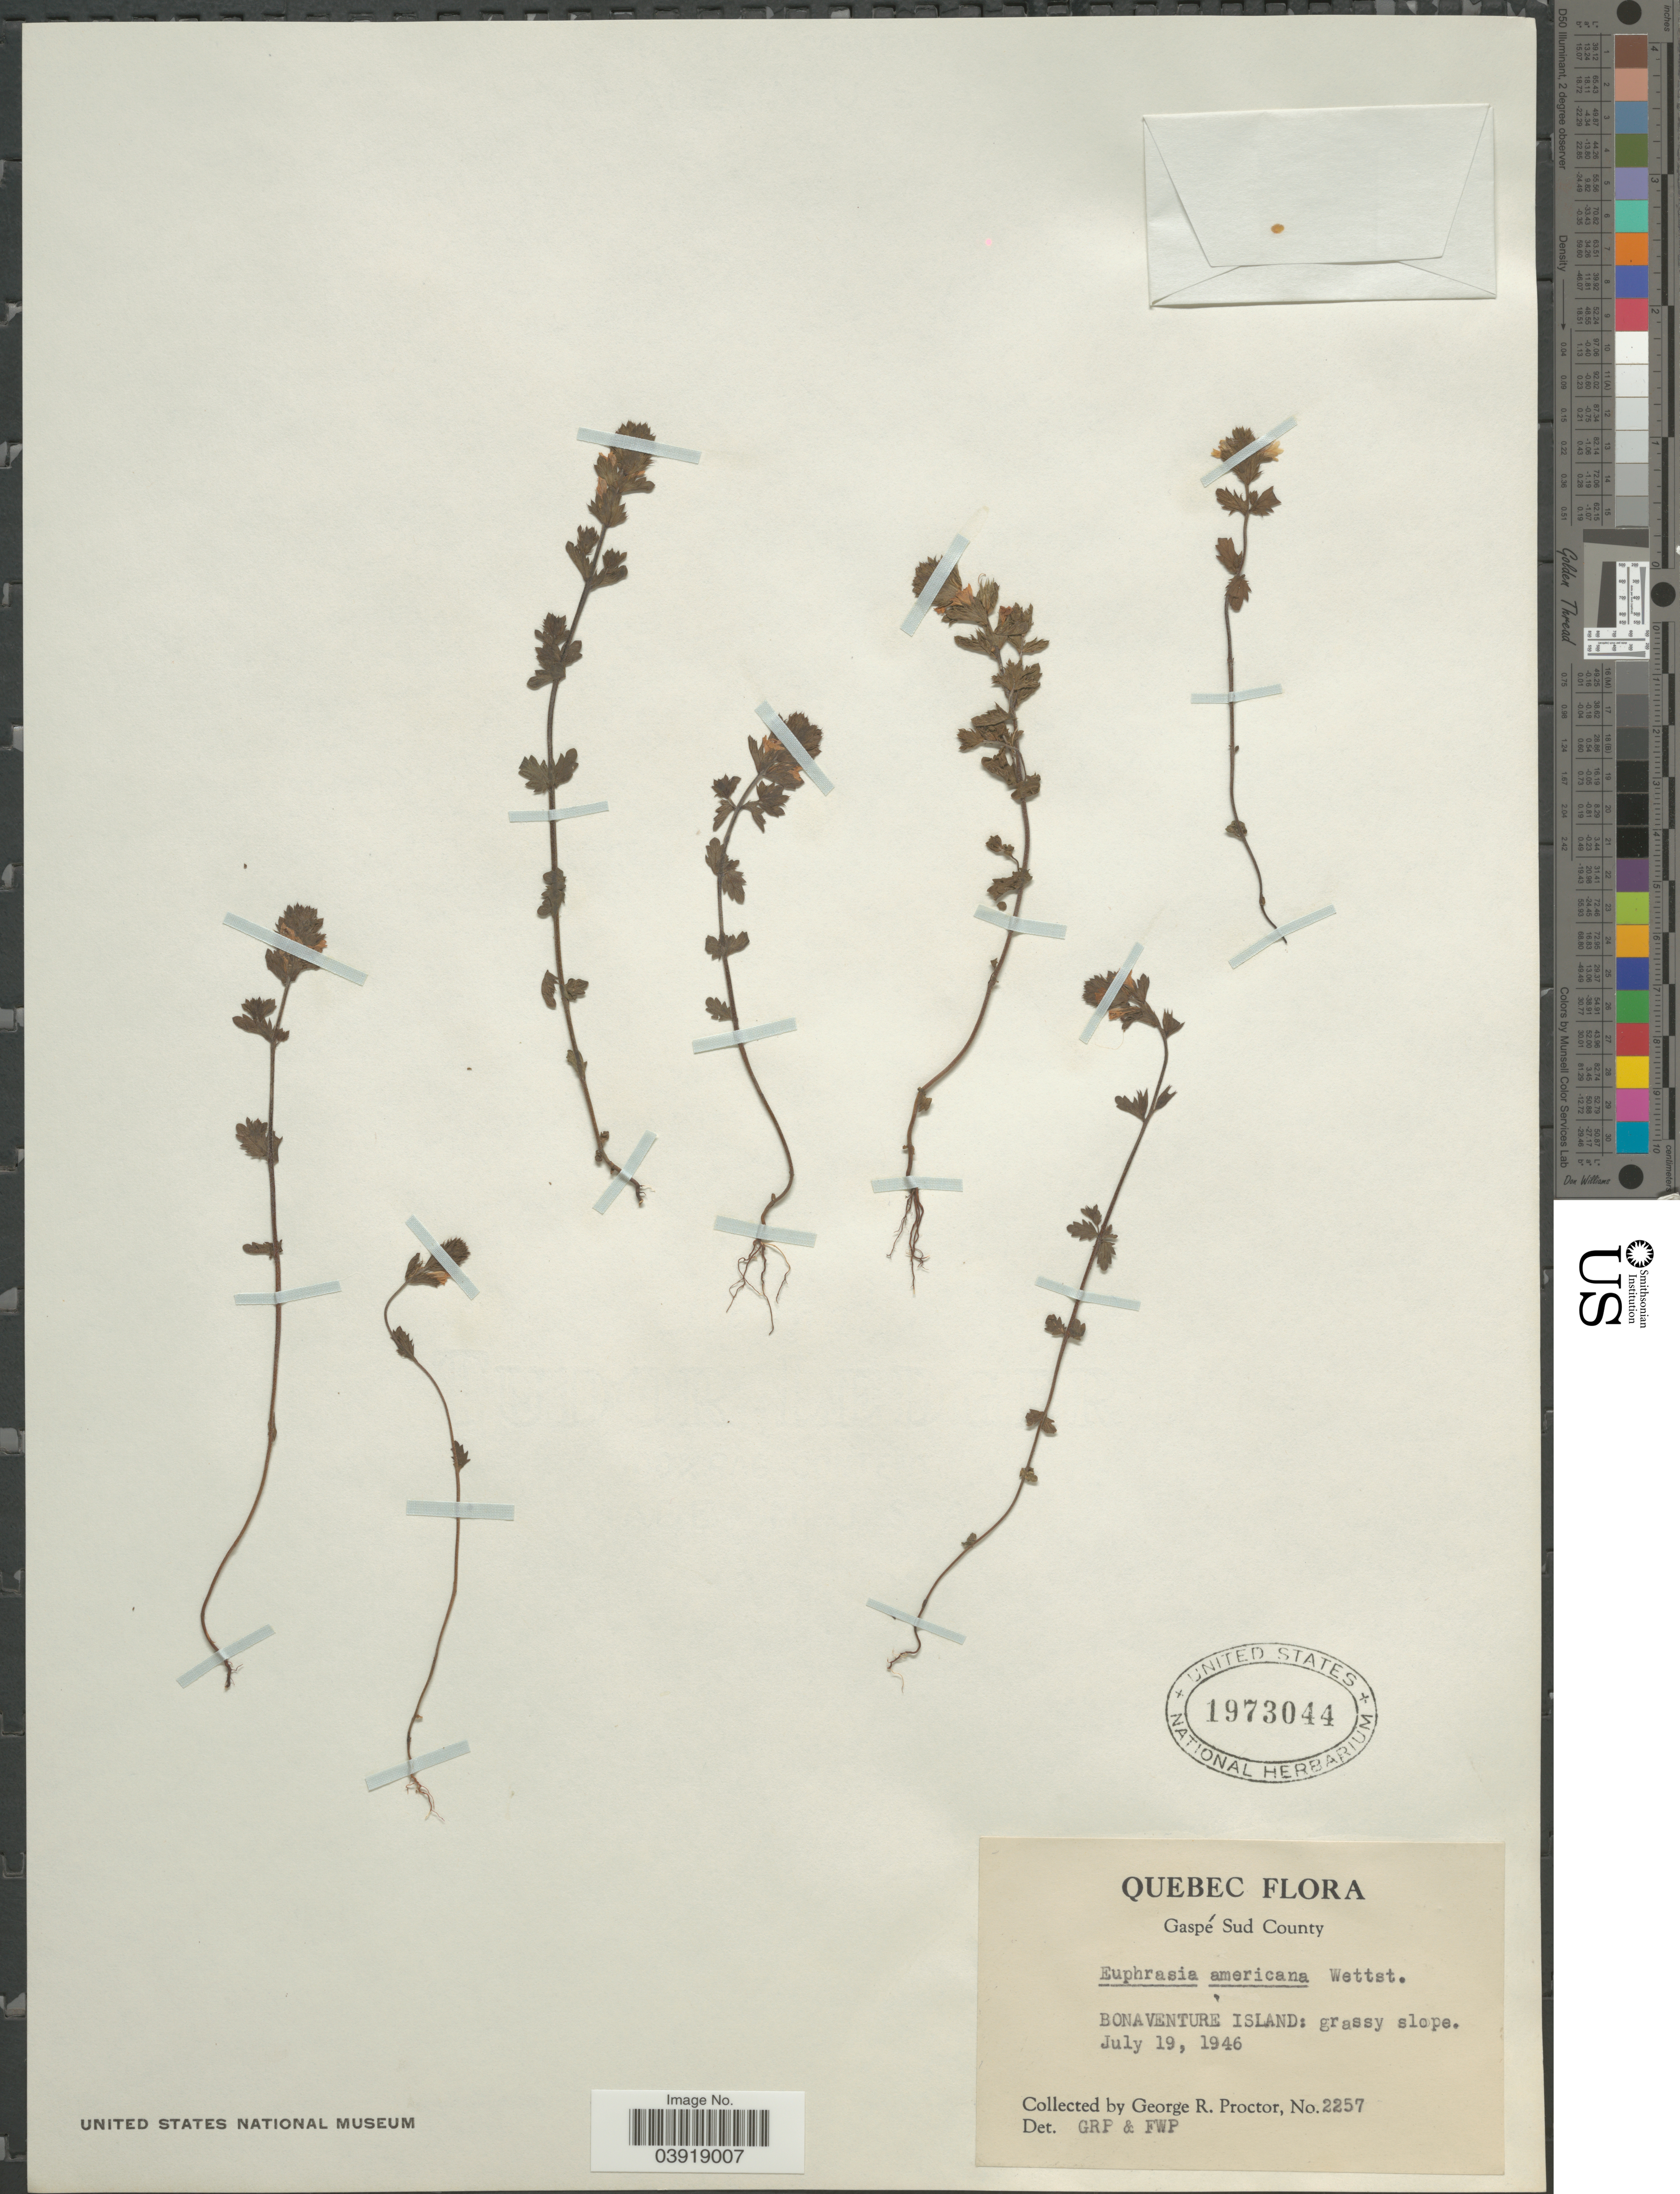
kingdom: Plantae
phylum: Tracheophyta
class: Magnoliopsida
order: Lamiales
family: Orobanchaceae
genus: Euphrasia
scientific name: Euphrasia americana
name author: Wettst.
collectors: G. R. Proctor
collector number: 2257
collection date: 1946-07-19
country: Canada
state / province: Quebec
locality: Gaspé Sud County. Bonaventure Island.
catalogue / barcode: US 1973044